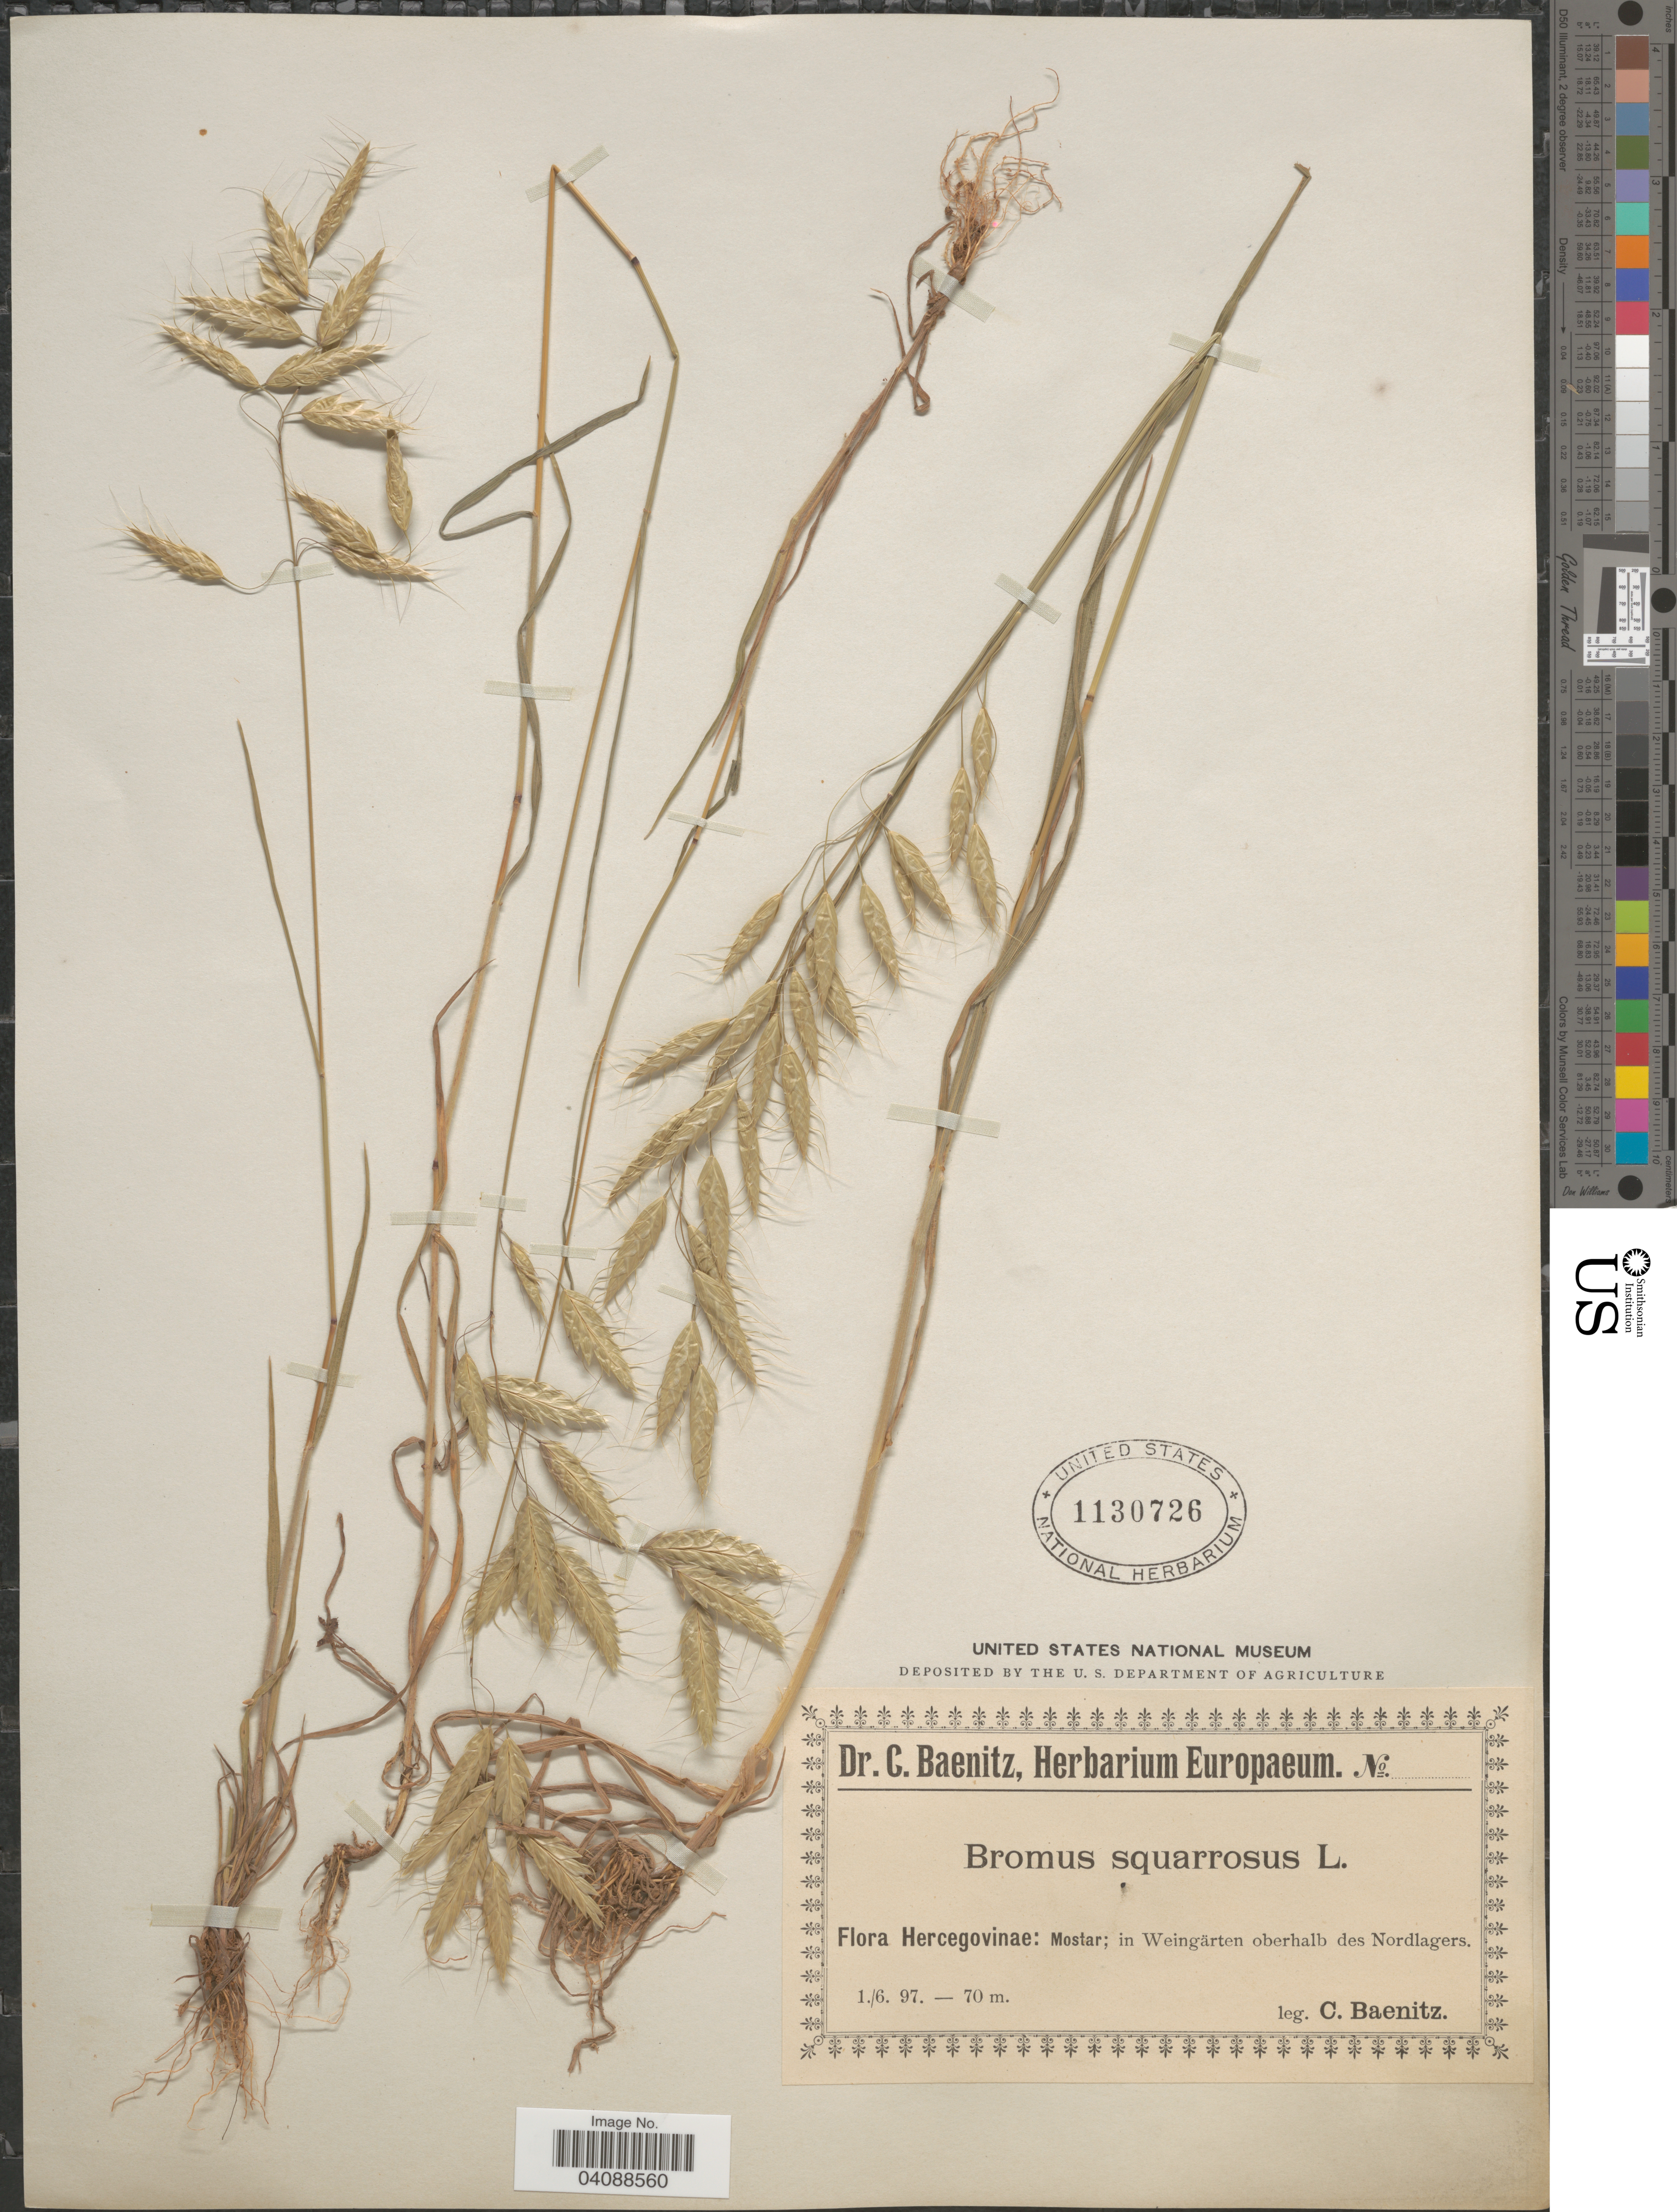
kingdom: Plantae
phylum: Tracheophyta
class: Liliopsida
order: Poales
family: Poaceae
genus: Bromus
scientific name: Bromus squarrosus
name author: L.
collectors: C. G. Baenitz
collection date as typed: Transcribed d/m/y: 1/6/97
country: Bosnia and Herzegovina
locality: Hercegovinae: Mostar; in Weingärten oberhalb des Nordlagers.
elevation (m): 70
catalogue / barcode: US 1130726